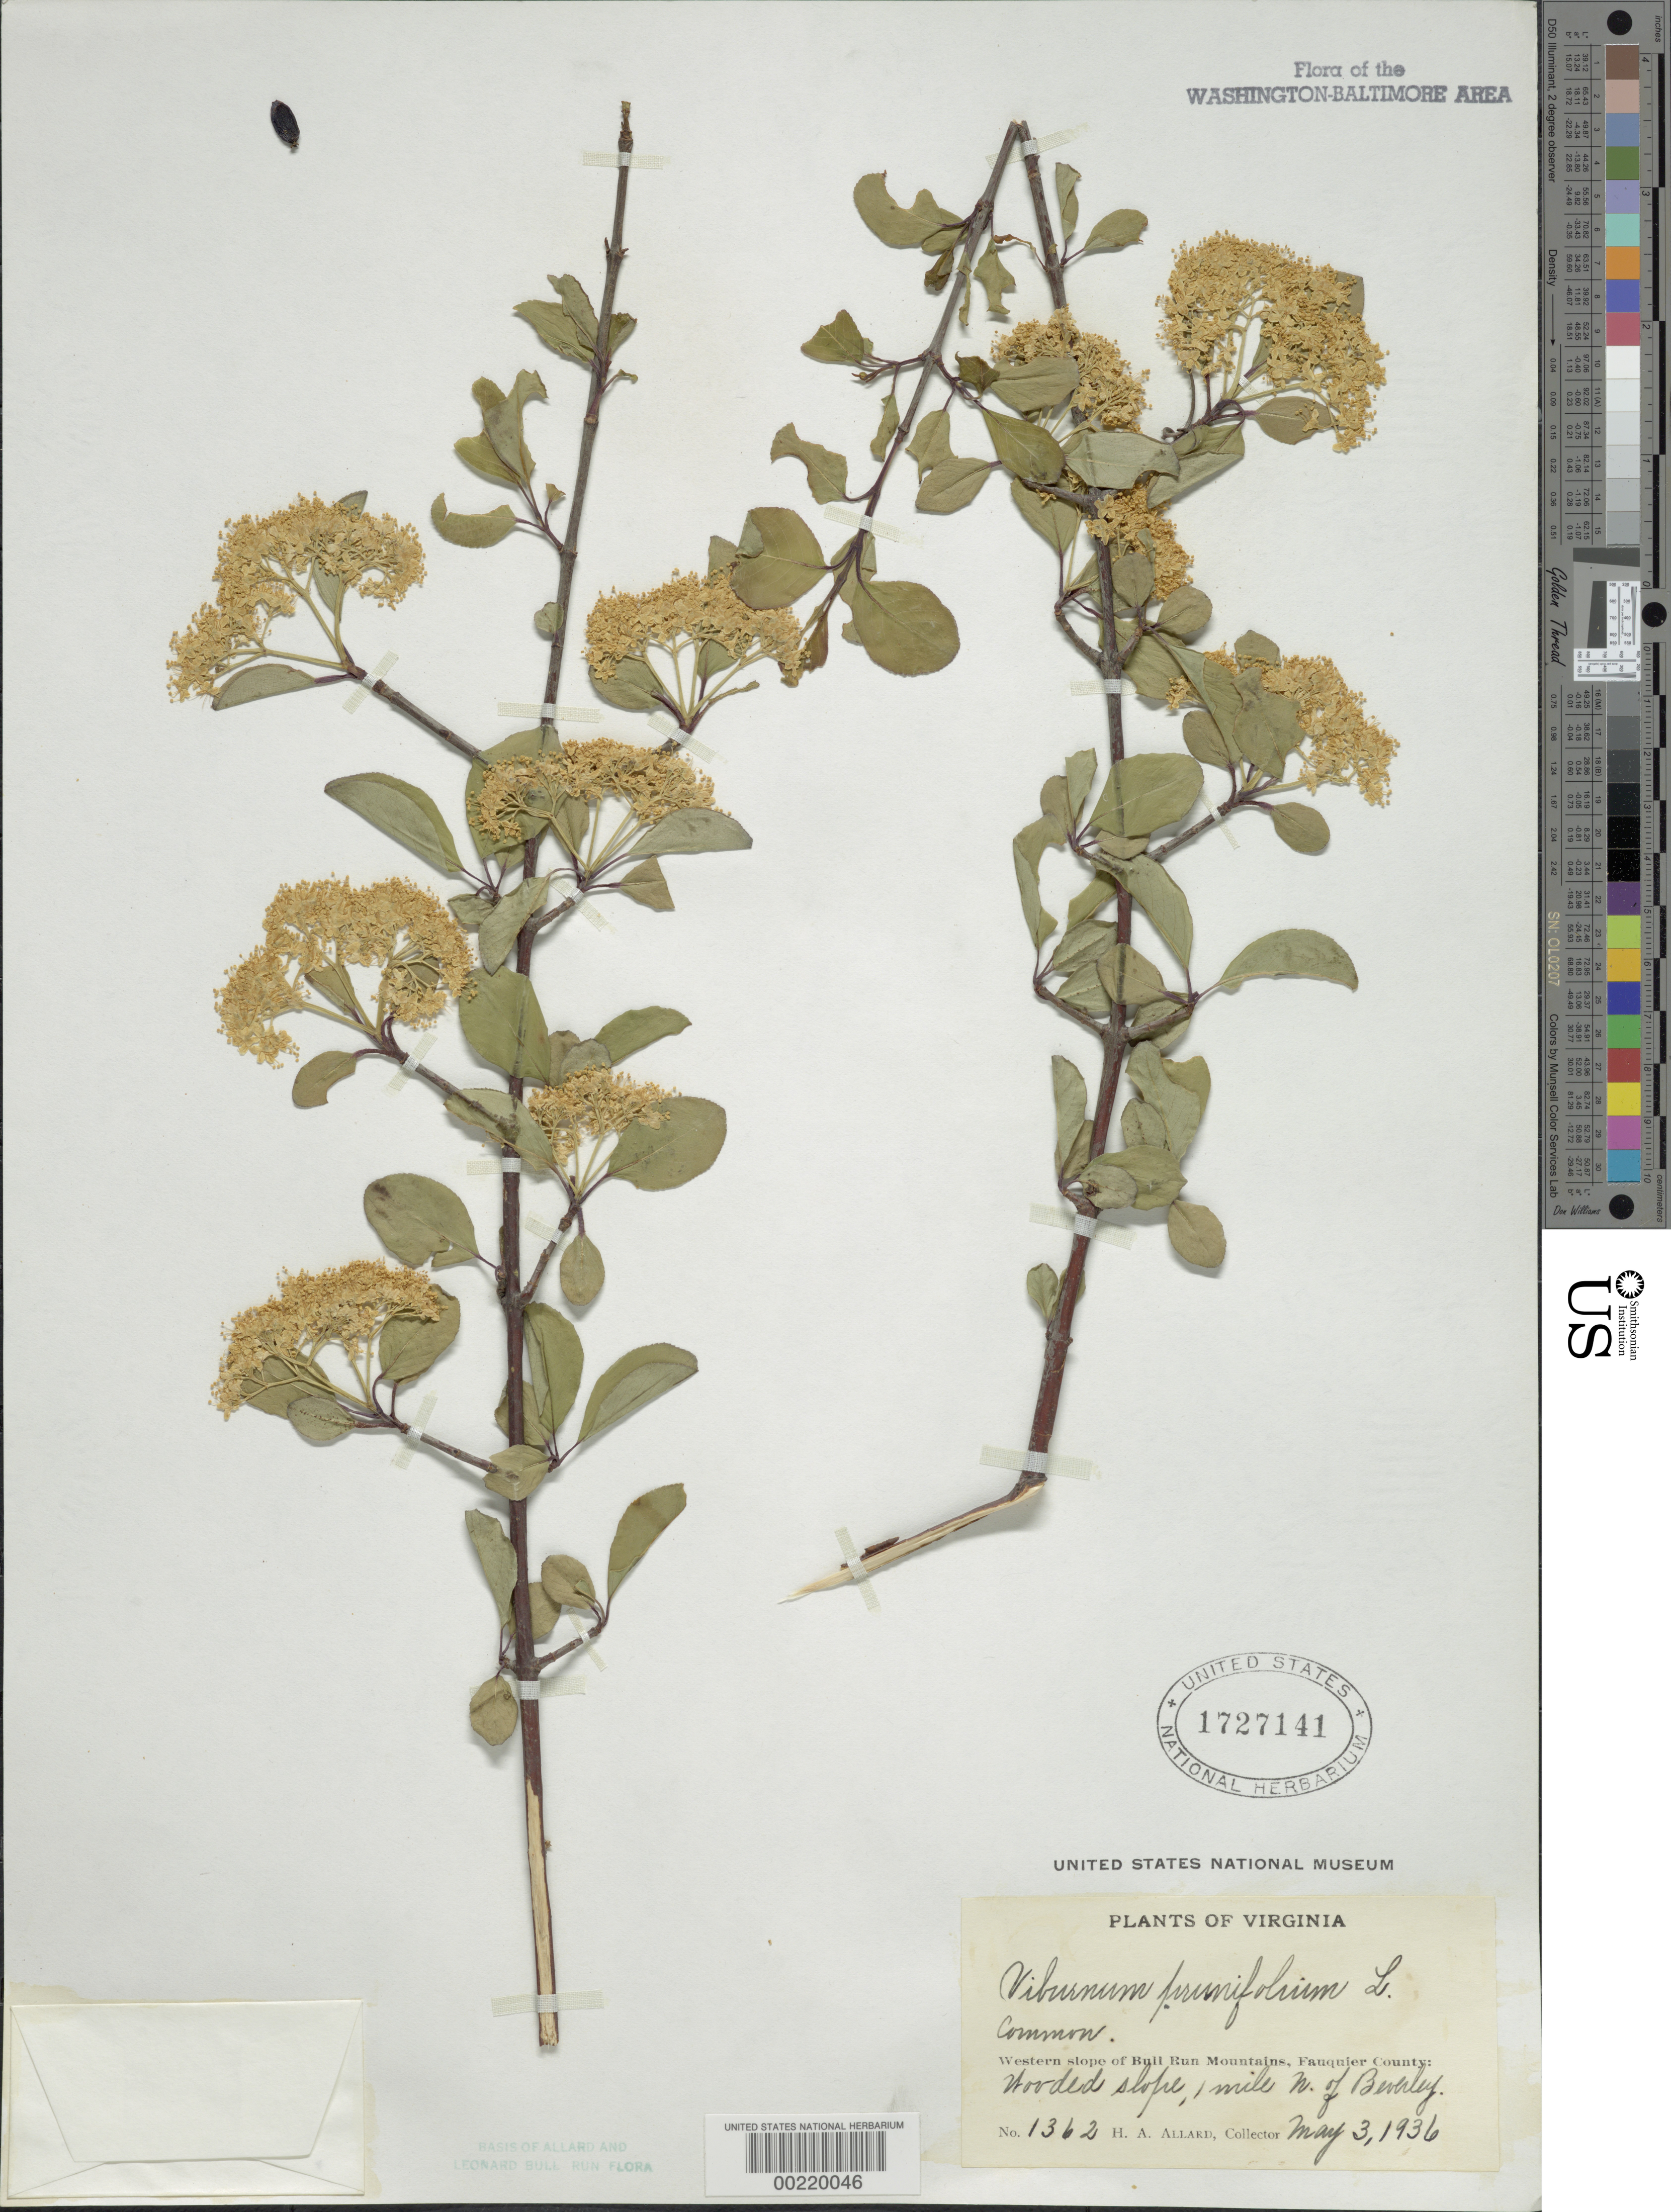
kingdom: Plantae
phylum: Tracheophyta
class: Magnoliopsida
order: Dipsacales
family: Viburnaceae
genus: Viburnum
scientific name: Viburnum prunifolium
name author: L.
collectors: H. A. Allard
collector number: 1362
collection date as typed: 03 May 1936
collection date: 1936-05-03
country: United States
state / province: Virginia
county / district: Fauquier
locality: Western Slope of Bull Run Mountains, 1 Mile North of Beverley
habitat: Woods on slope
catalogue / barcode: US 1727141